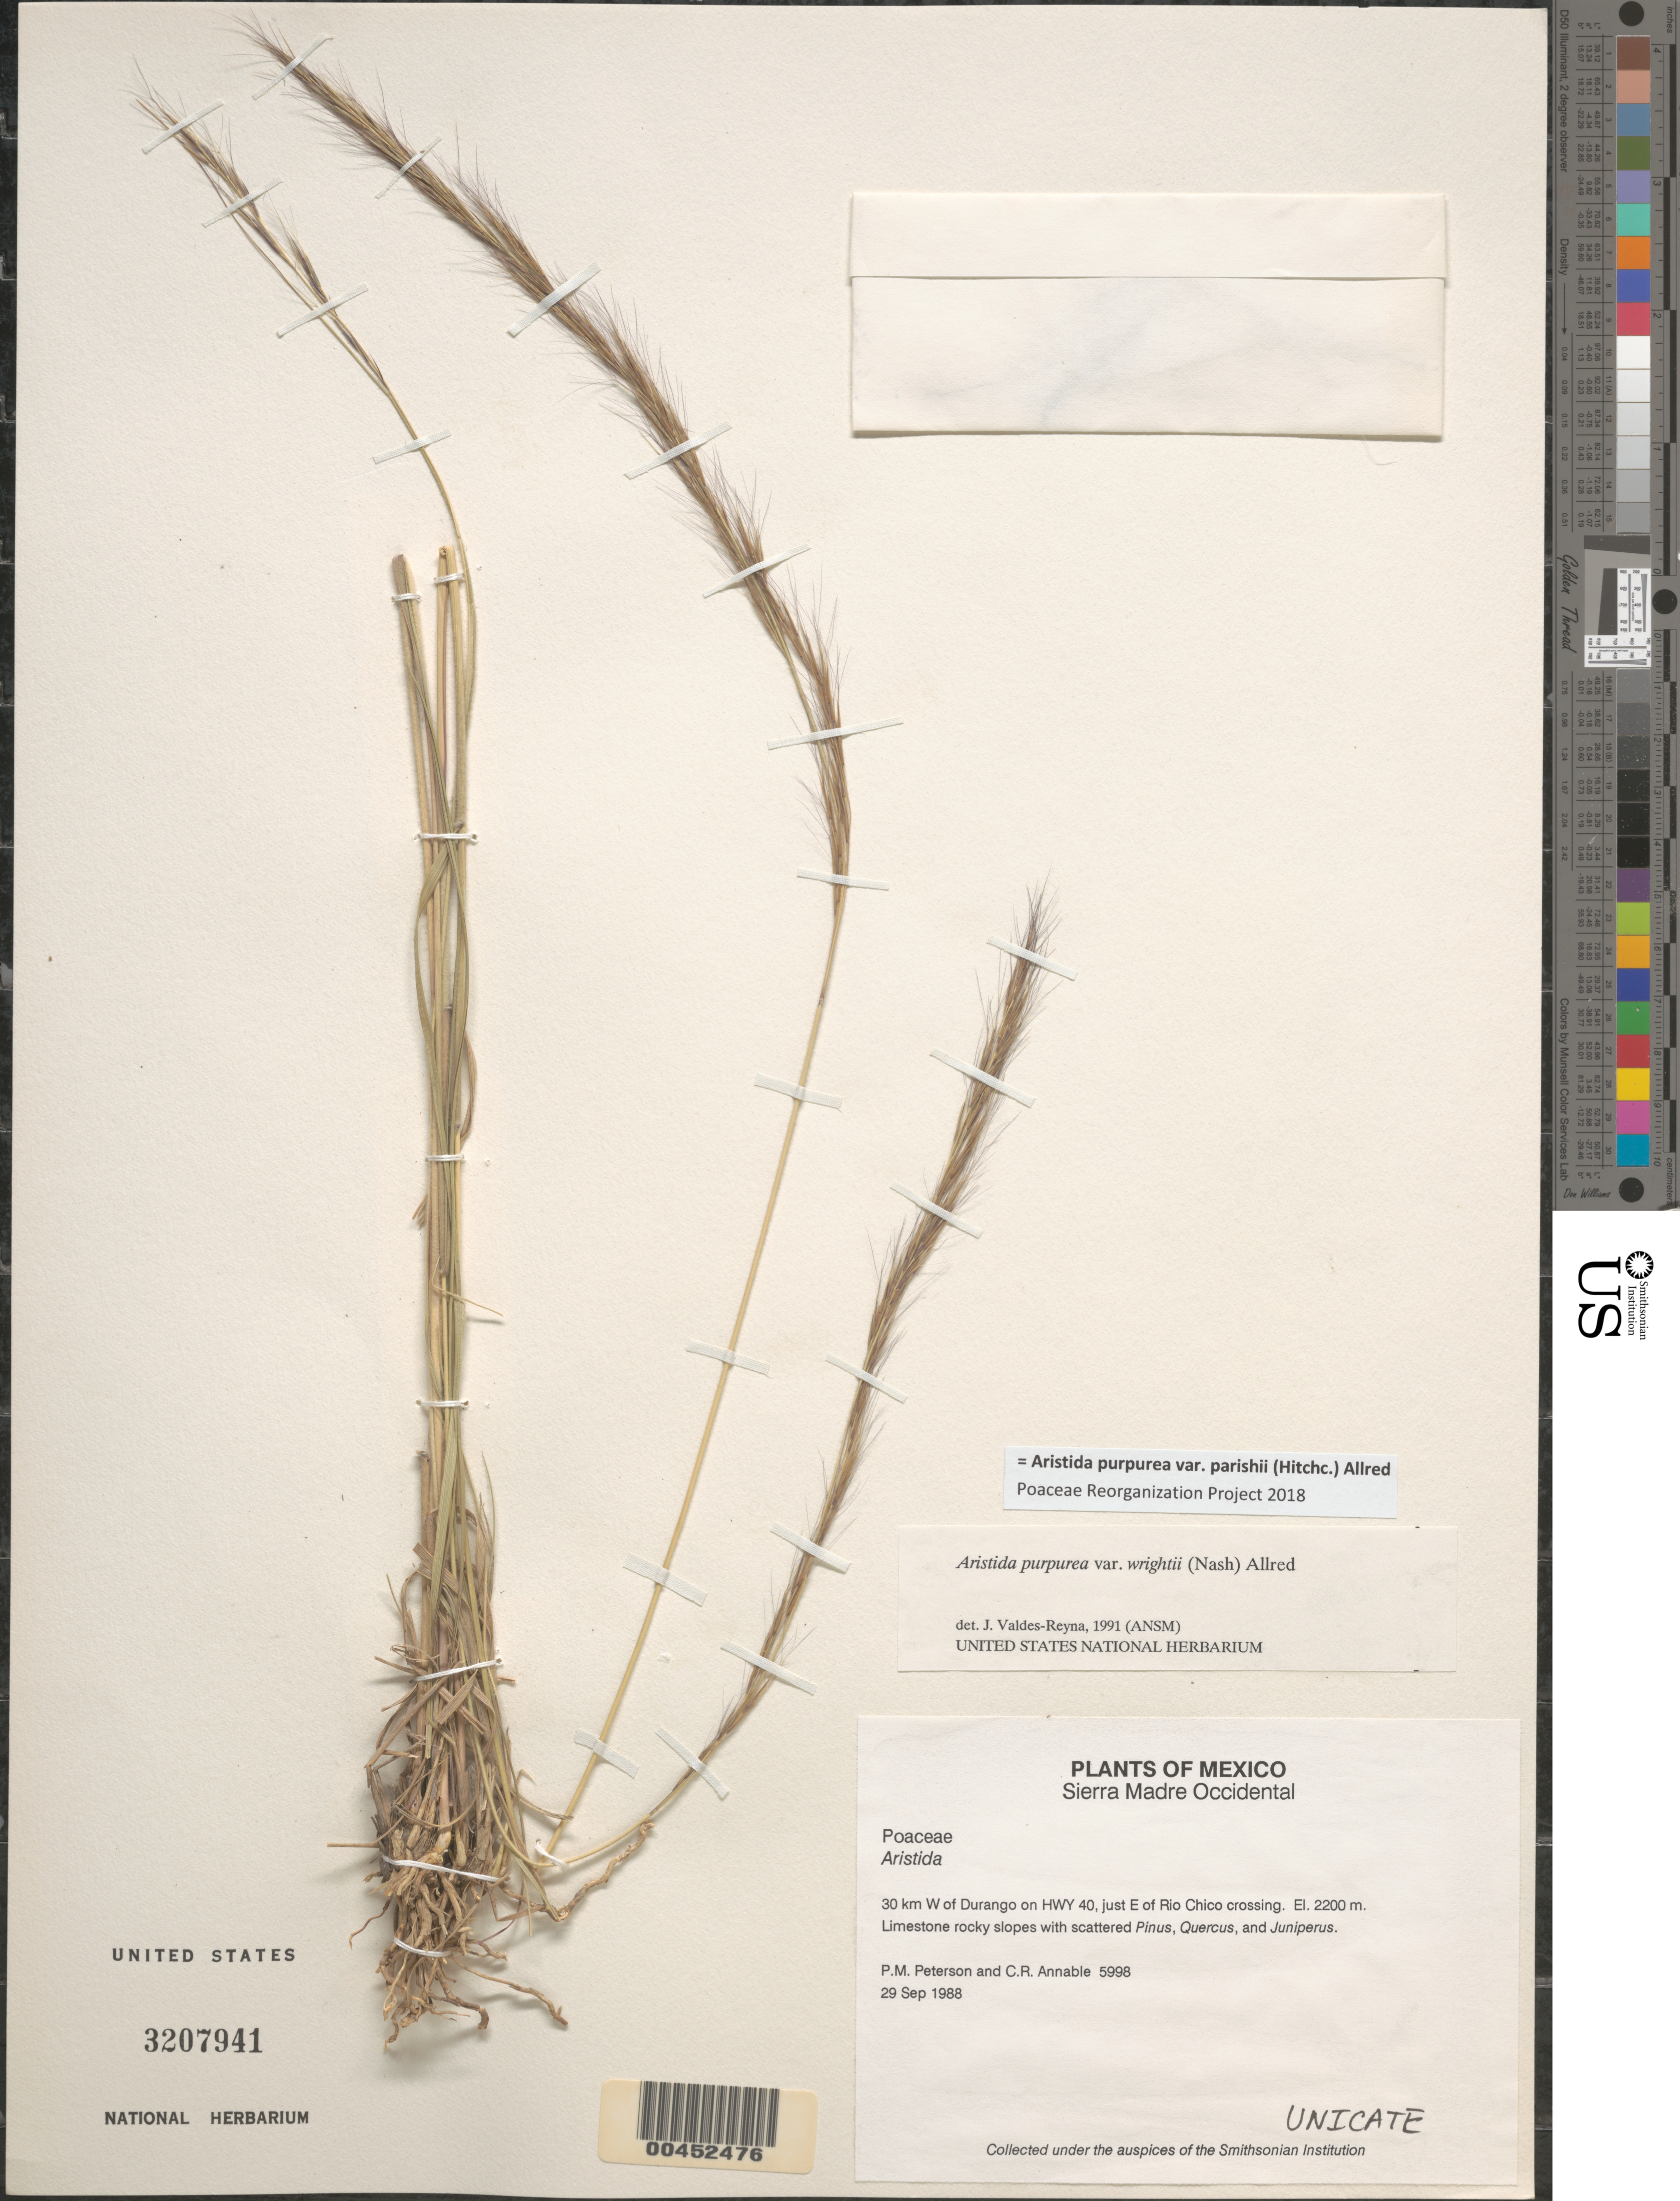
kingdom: Plantae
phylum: Tracheophyta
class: Liliopsida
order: Poales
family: Poaceae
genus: Aristida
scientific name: Aristida purpurea var. parishii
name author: (Hitchc.) Allred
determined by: Poaceae Reorganization Project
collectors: P. M. Peterson & C. R. Annable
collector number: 05998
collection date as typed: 29 Sep 1988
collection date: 1988-09-29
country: Mexico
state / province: Durango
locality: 30 km W of Durango on Hwy 40, just E of Rio Chico crossing.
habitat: Limestone rocky slopes with scattered Pinus, Quercus, and Juniperus.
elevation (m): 2200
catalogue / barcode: US 3207941